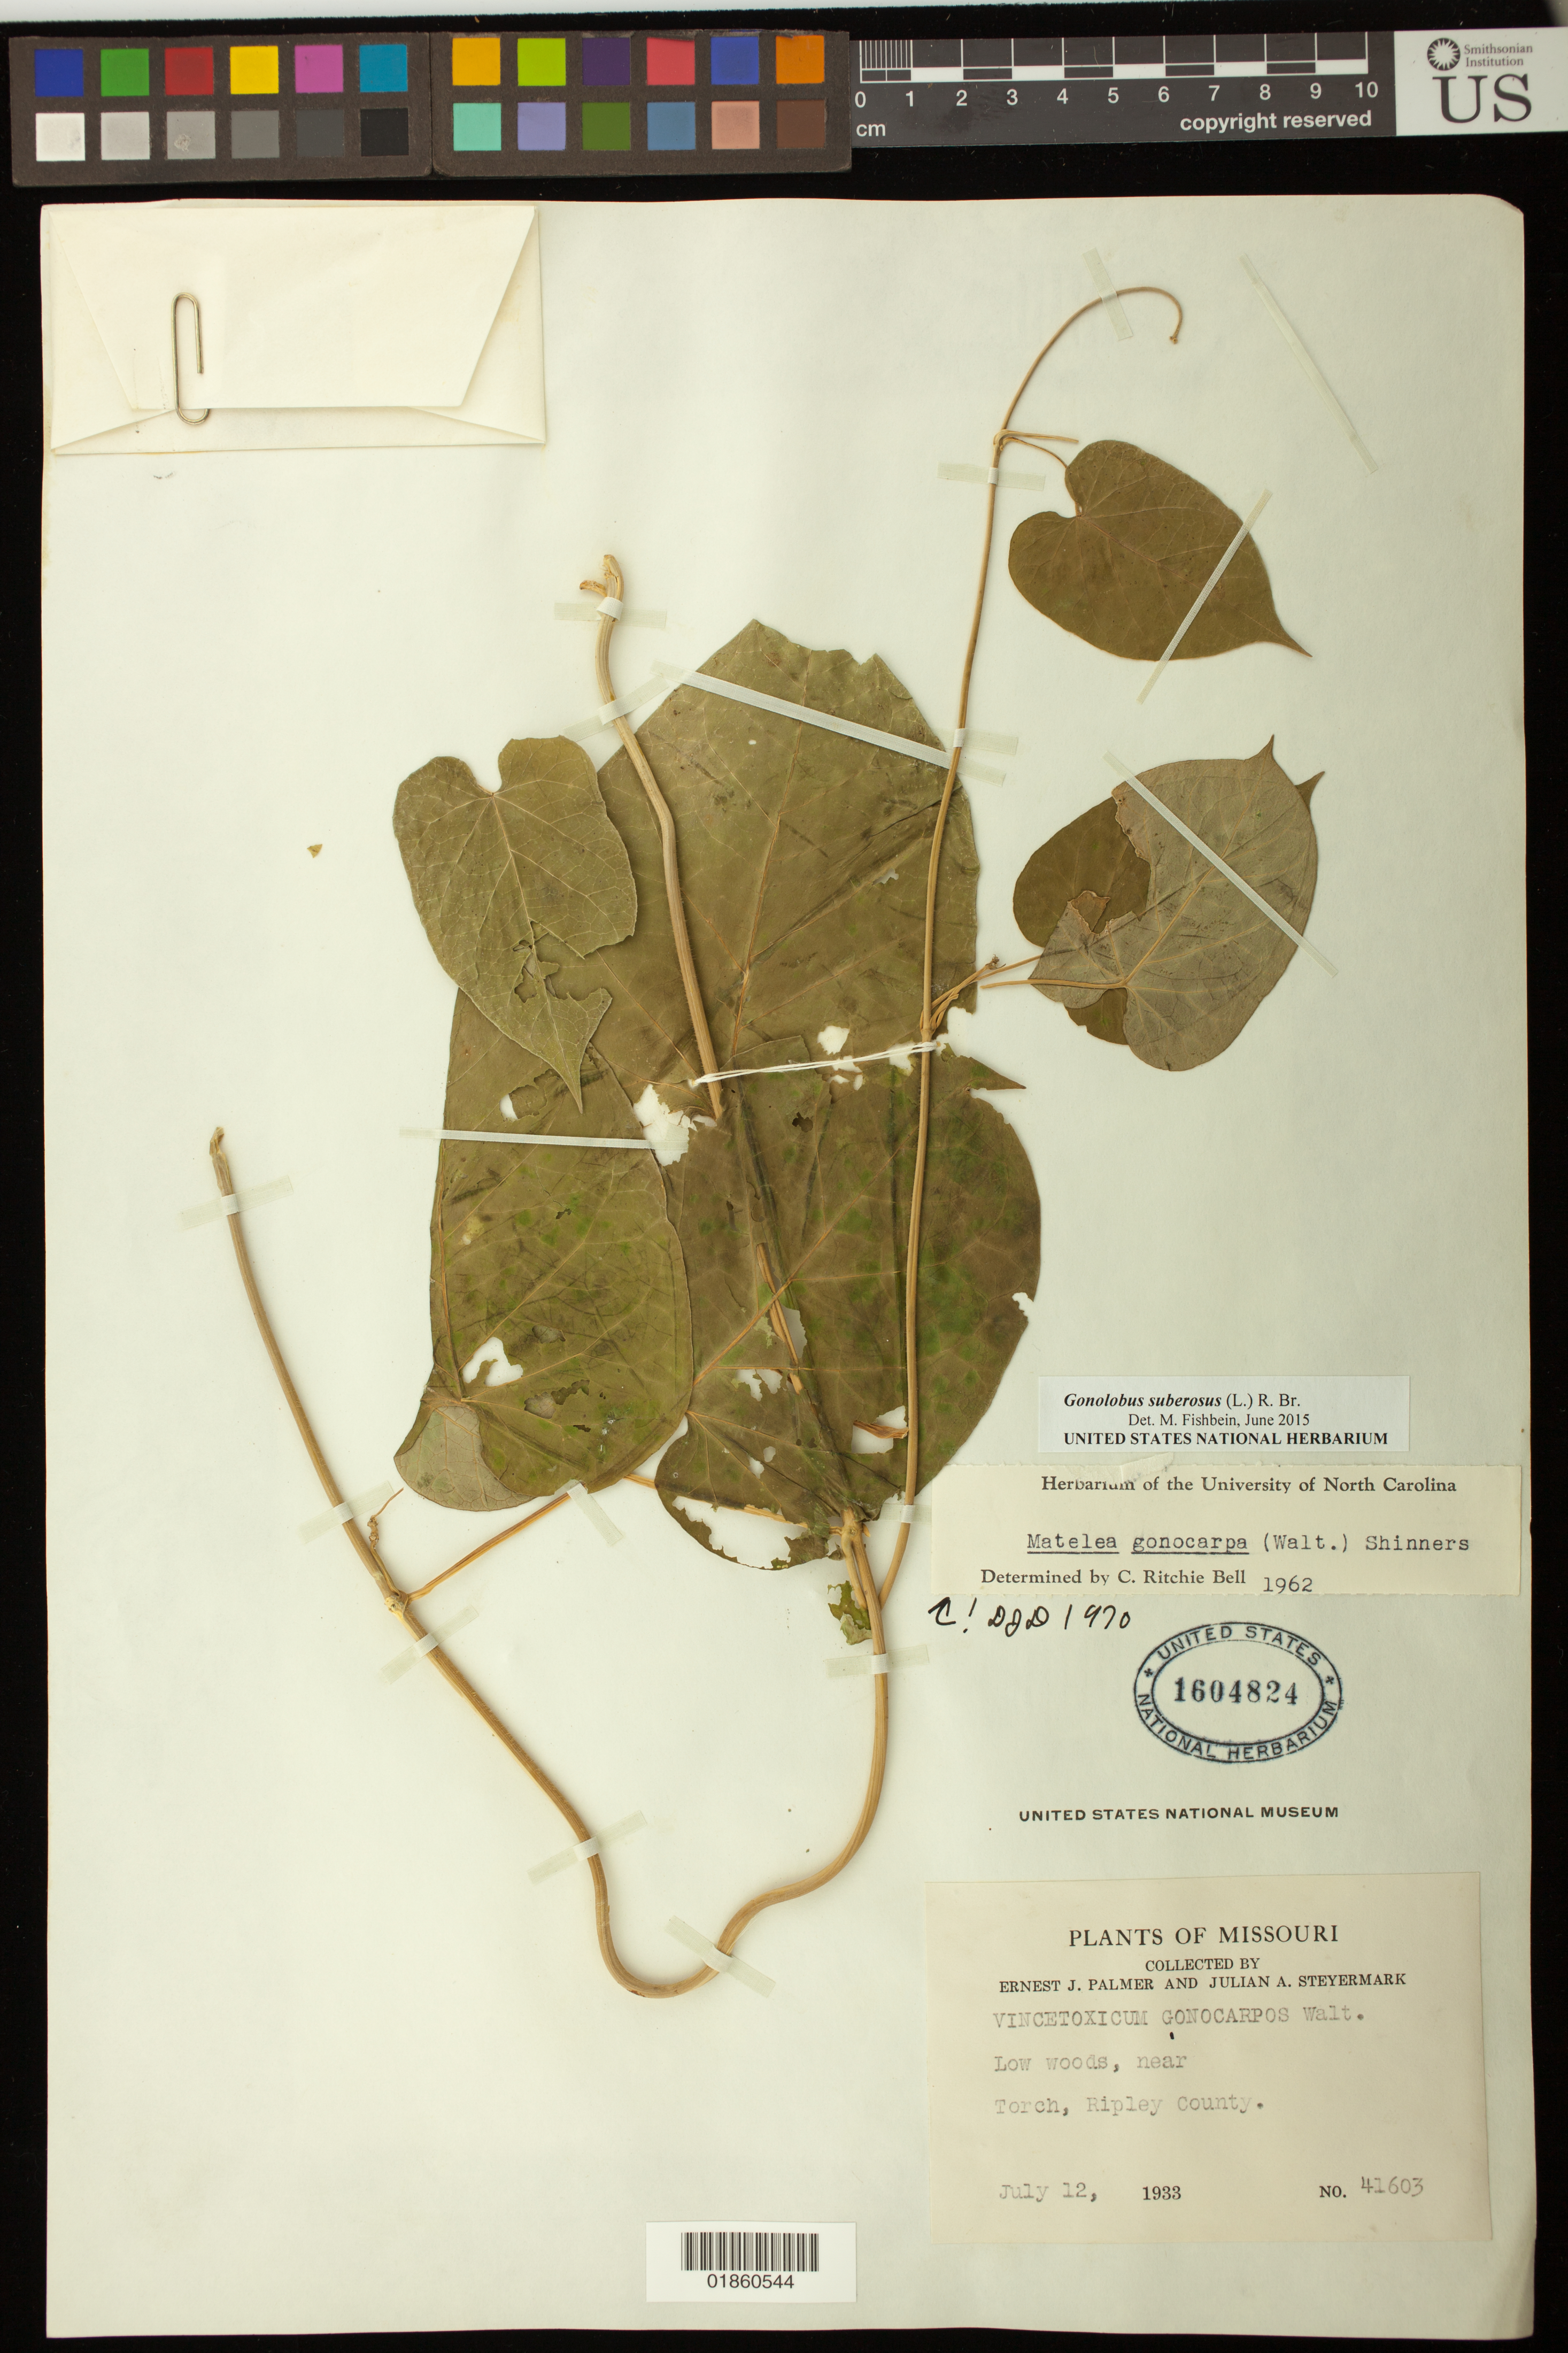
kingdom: Plantae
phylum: Tracheophyta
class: Magnoliopsida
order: Gentianales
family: Apocynaceae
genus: Gonolobus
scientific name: Gonolobus suberosus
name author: (L.) R. Br.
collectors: E. J. Palmer & J. Steyermark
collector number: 41603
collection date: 1933-07-12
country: United States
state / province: Missouri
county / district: Ripley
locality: near Torch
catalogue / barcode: US 1604824